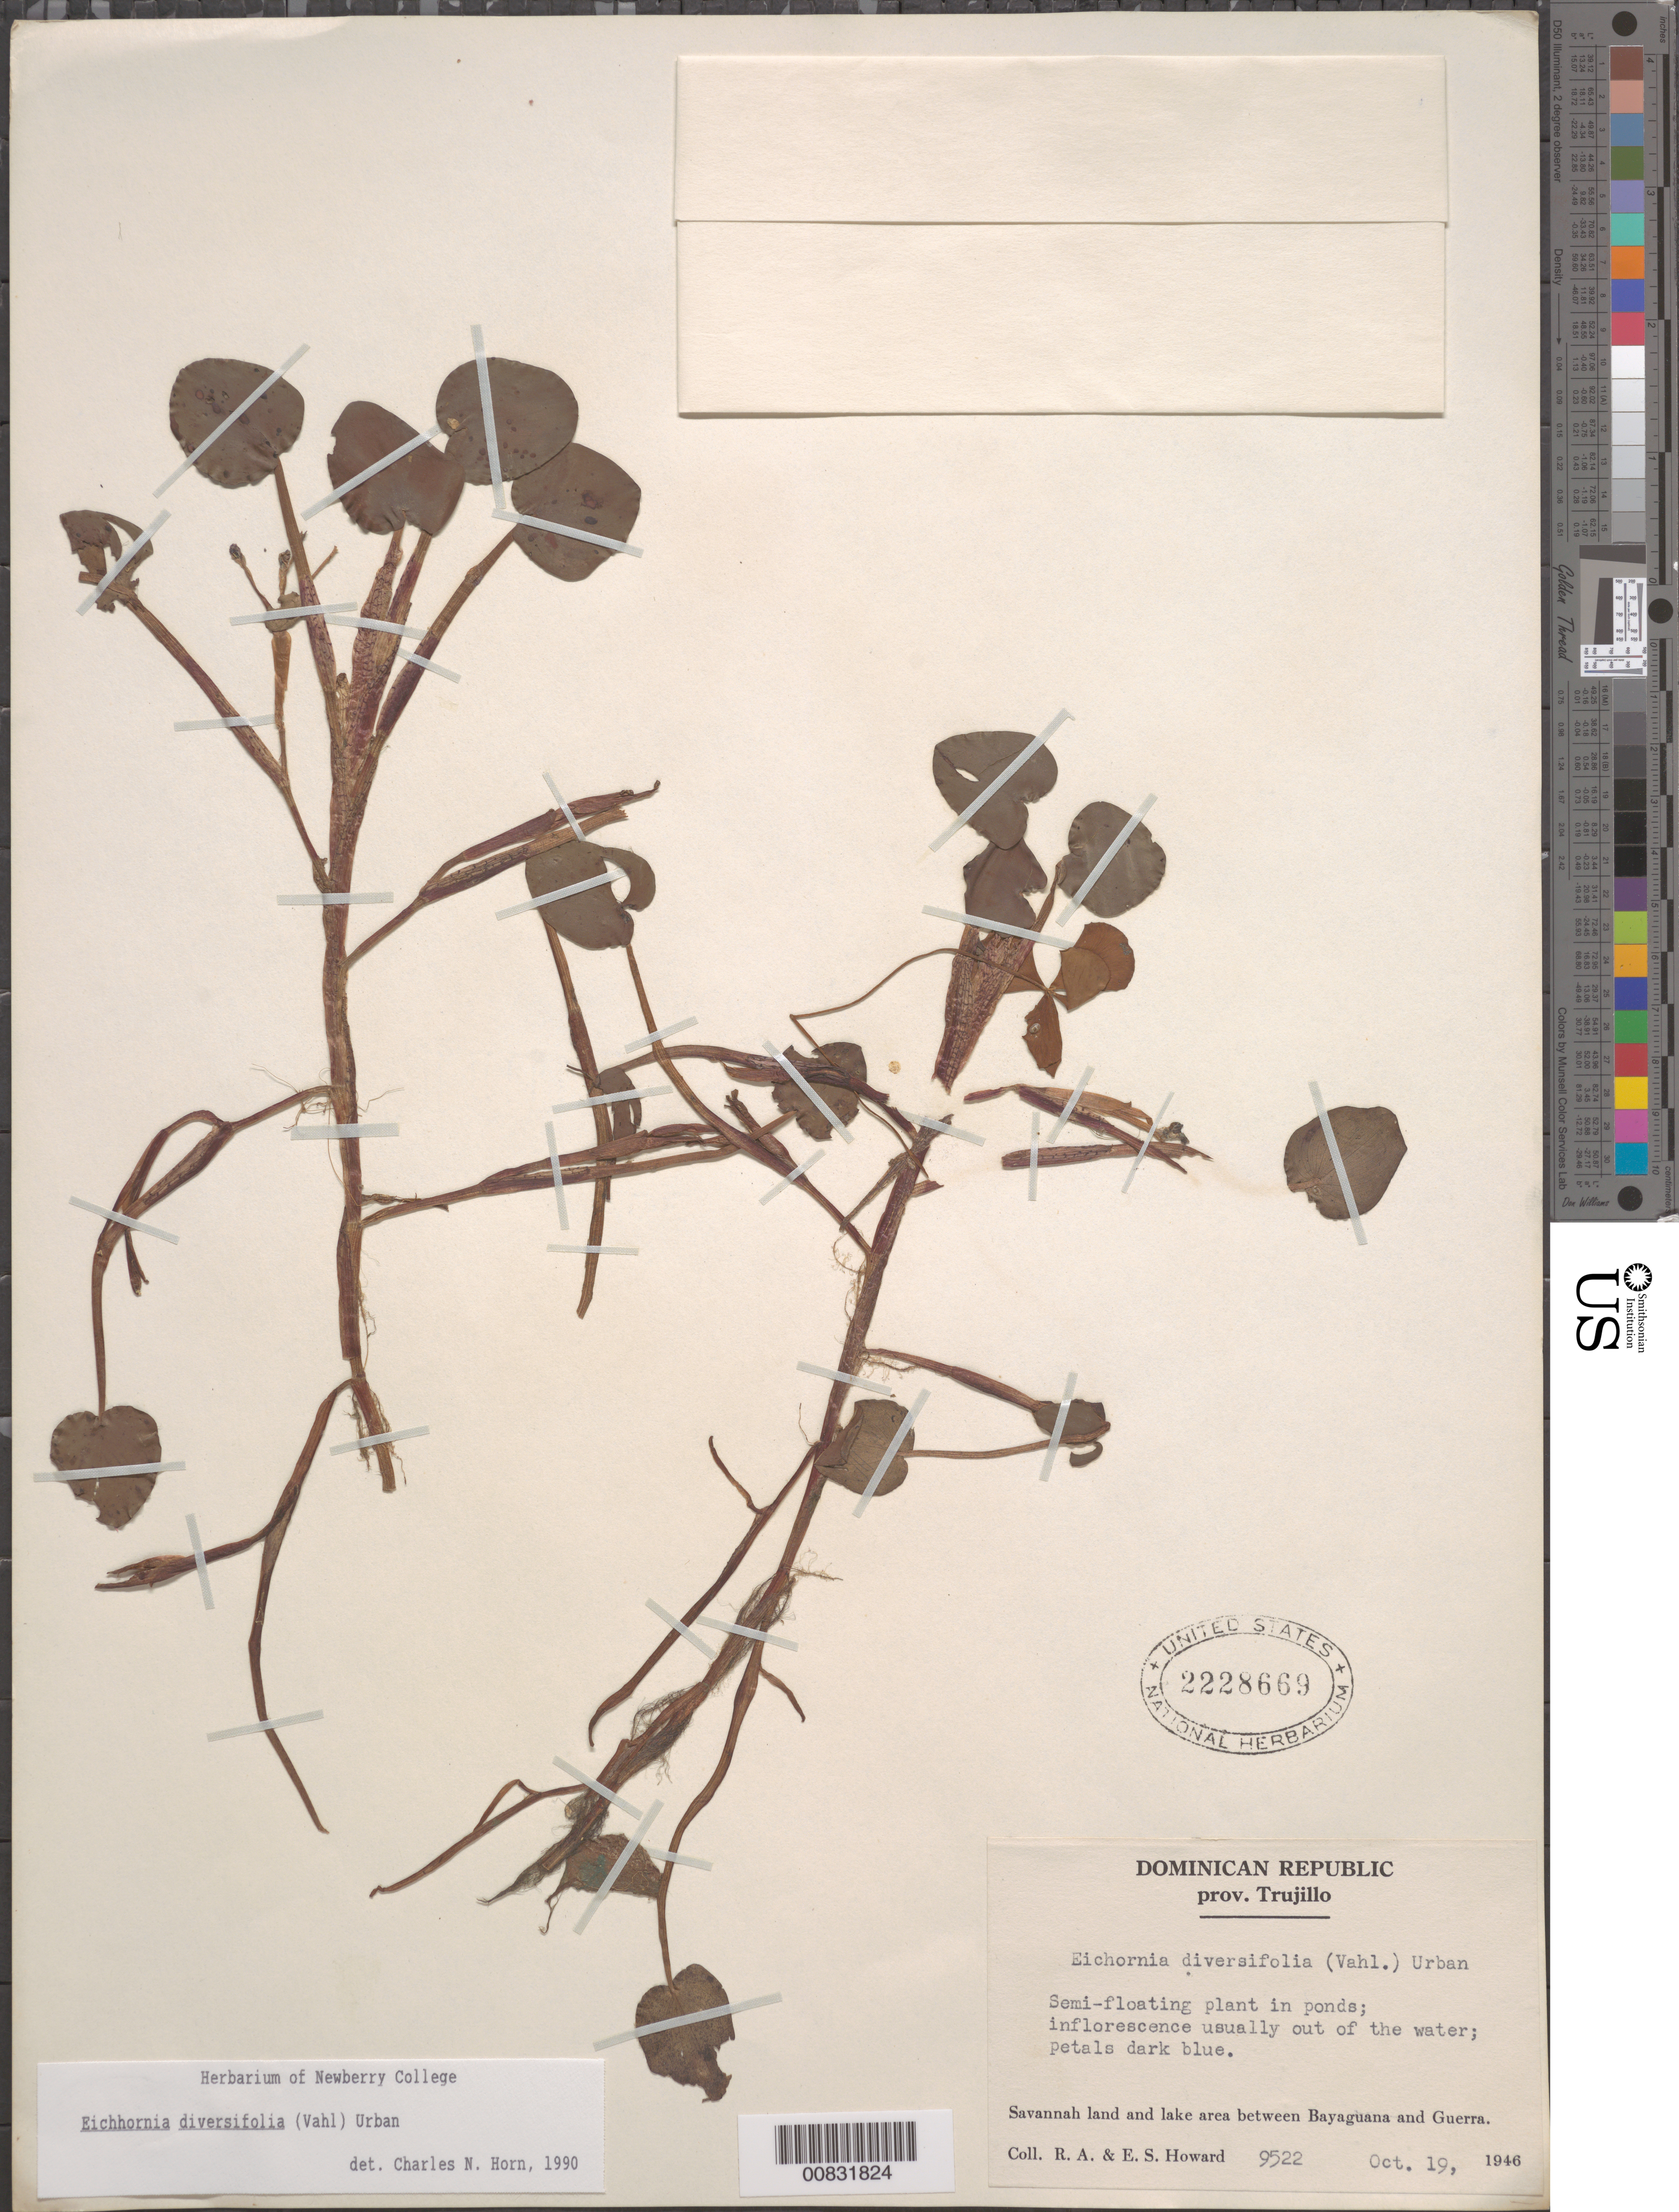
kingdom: Plantae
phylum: Tracheophyta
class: Liliopsida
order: Commelinales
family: Pontederiaceae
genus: Eichhornia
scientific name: Eichhornia diversifolia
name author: (Vahl) Urb.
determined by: Horn, Charles N.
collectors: R. A. Howard & E. S. Howard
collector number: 9522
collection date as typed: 19 Oct 1946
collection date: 1946-10-19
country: Dominican Republic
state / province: San Cristóbal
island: Hispaniola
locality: Savannah land and lake between Bayaguana and Guerra.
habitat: In ponds.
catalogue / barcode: US 2228669